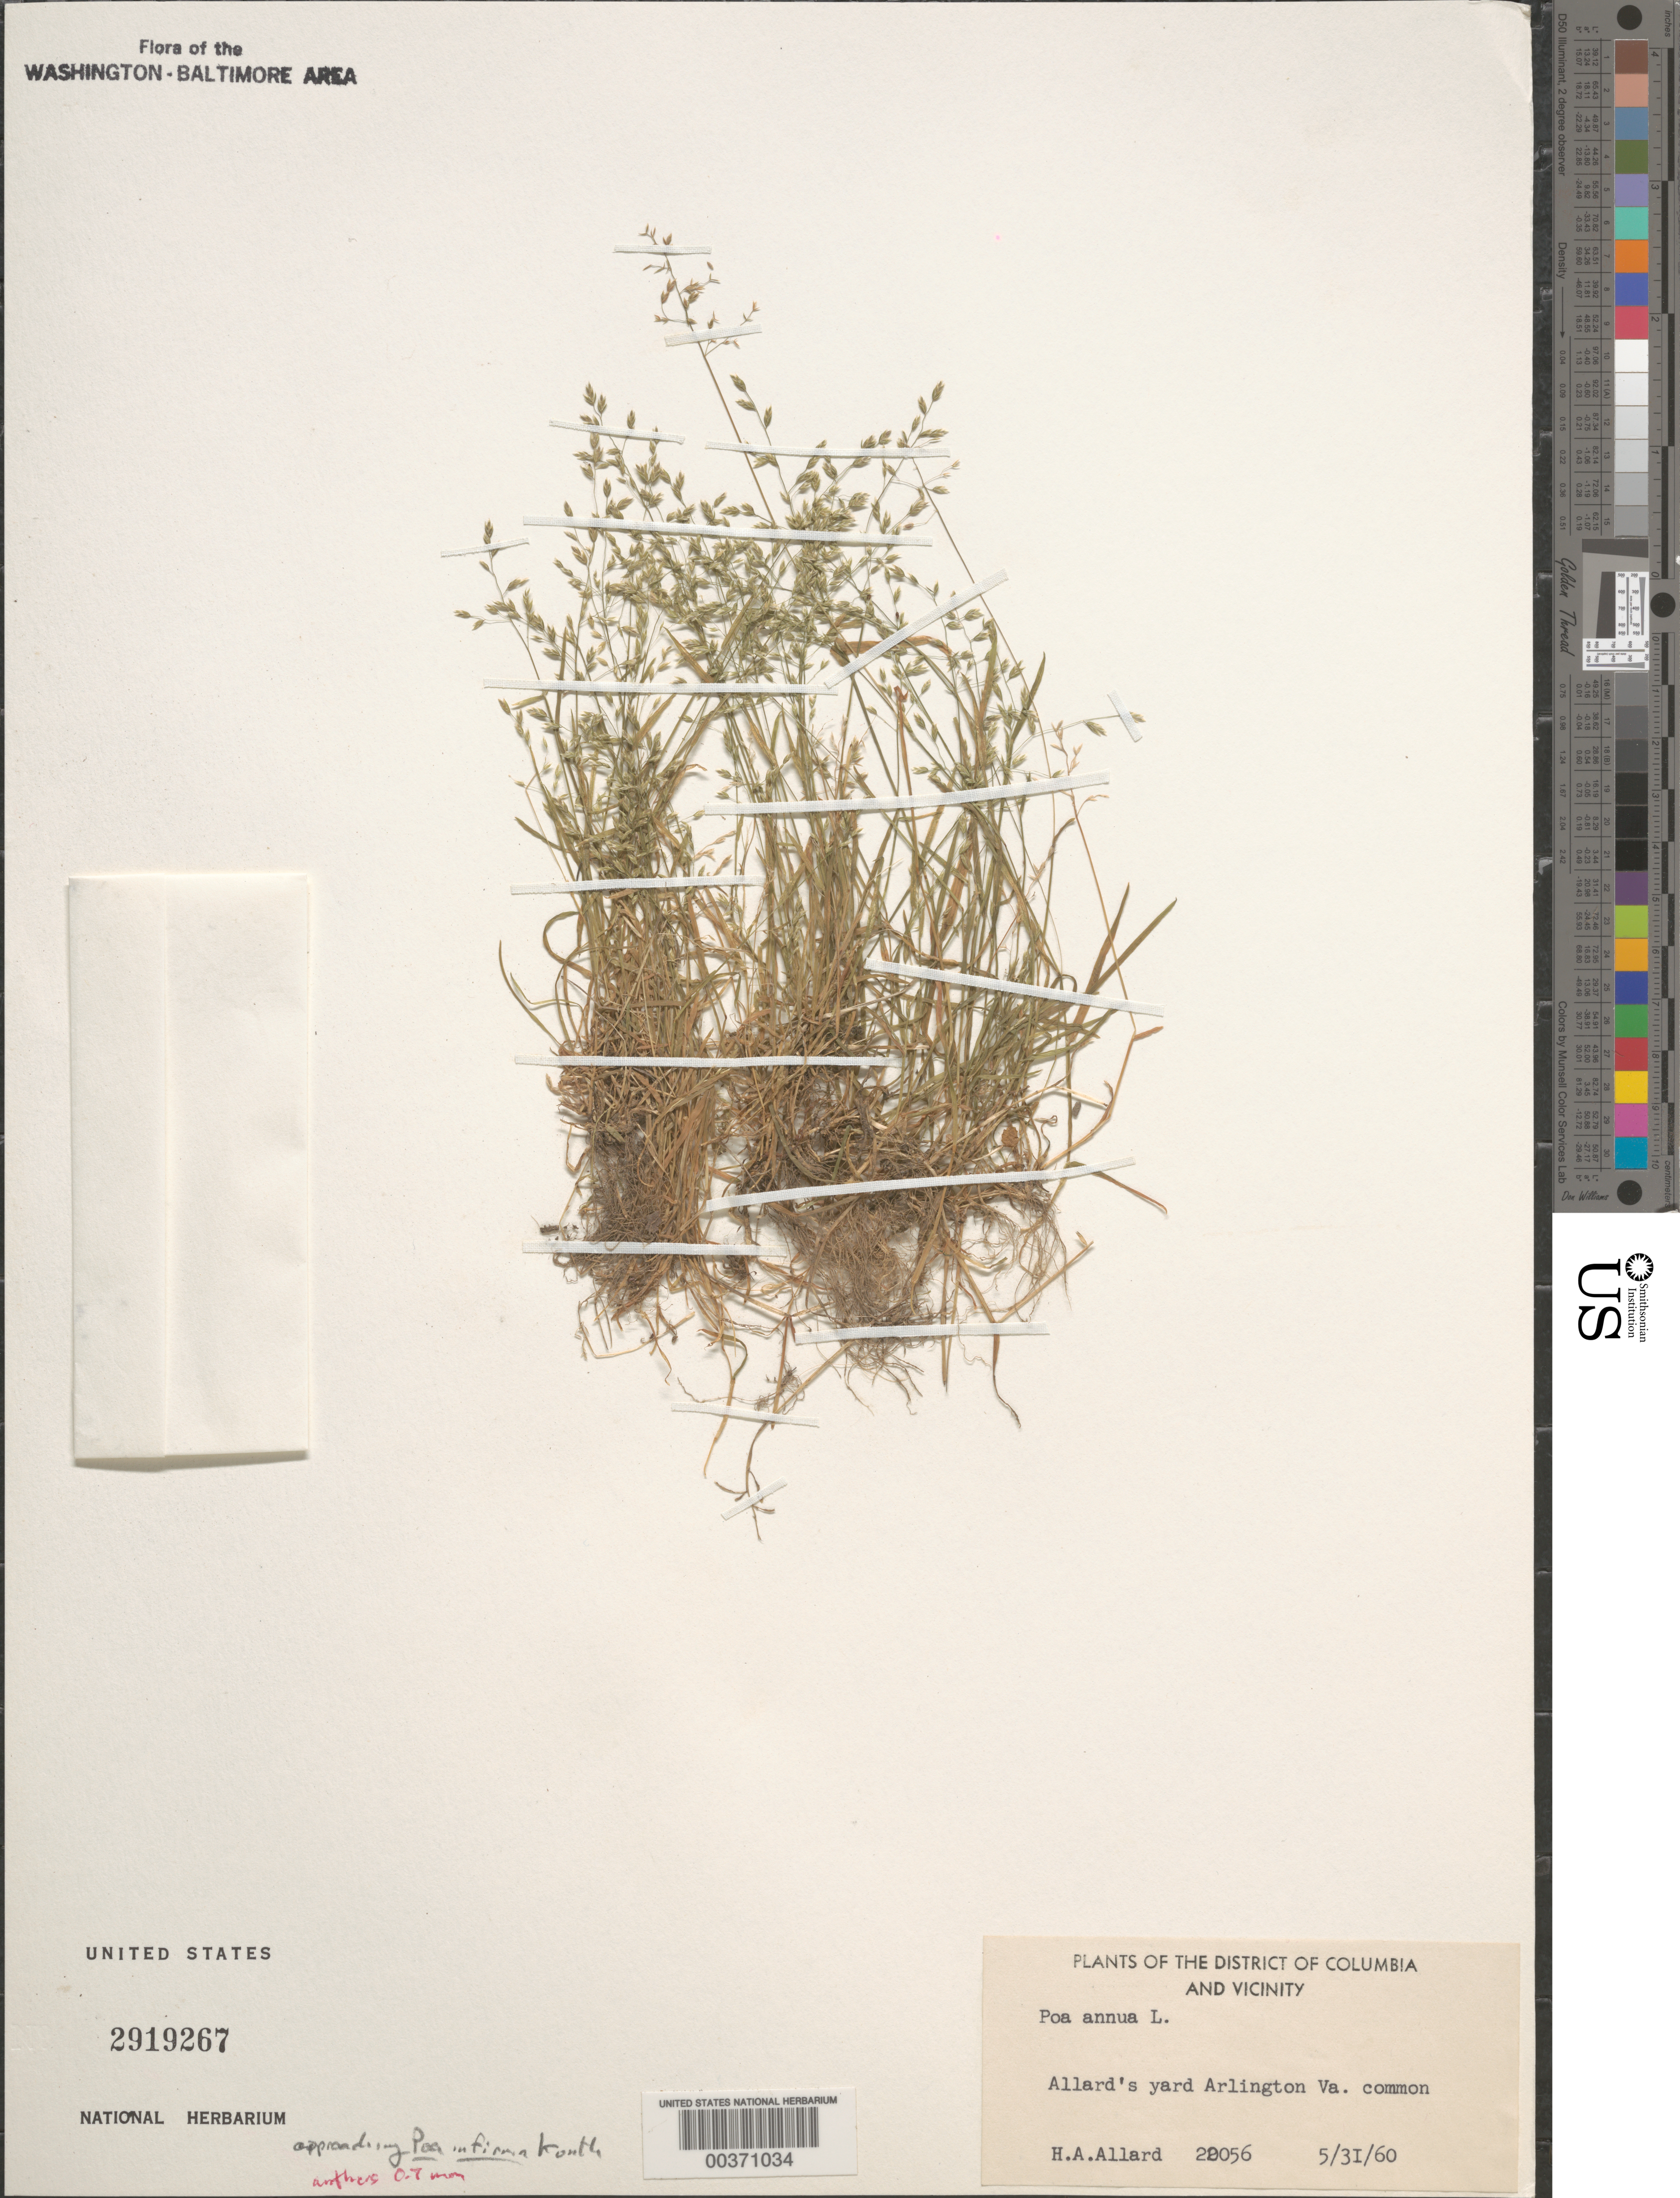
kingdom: Plantae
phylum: Tracheophyta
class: Liliopsida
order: Poales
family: Poaceae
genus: Poa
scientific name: Poa annua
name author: L.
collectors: H. A. Allard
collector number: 22056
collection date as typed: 31 May 1960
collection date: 1960-05-31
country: United States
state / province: Virginia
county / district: Arlington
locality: Allards Yard, Arlington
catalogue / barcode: US 2919267